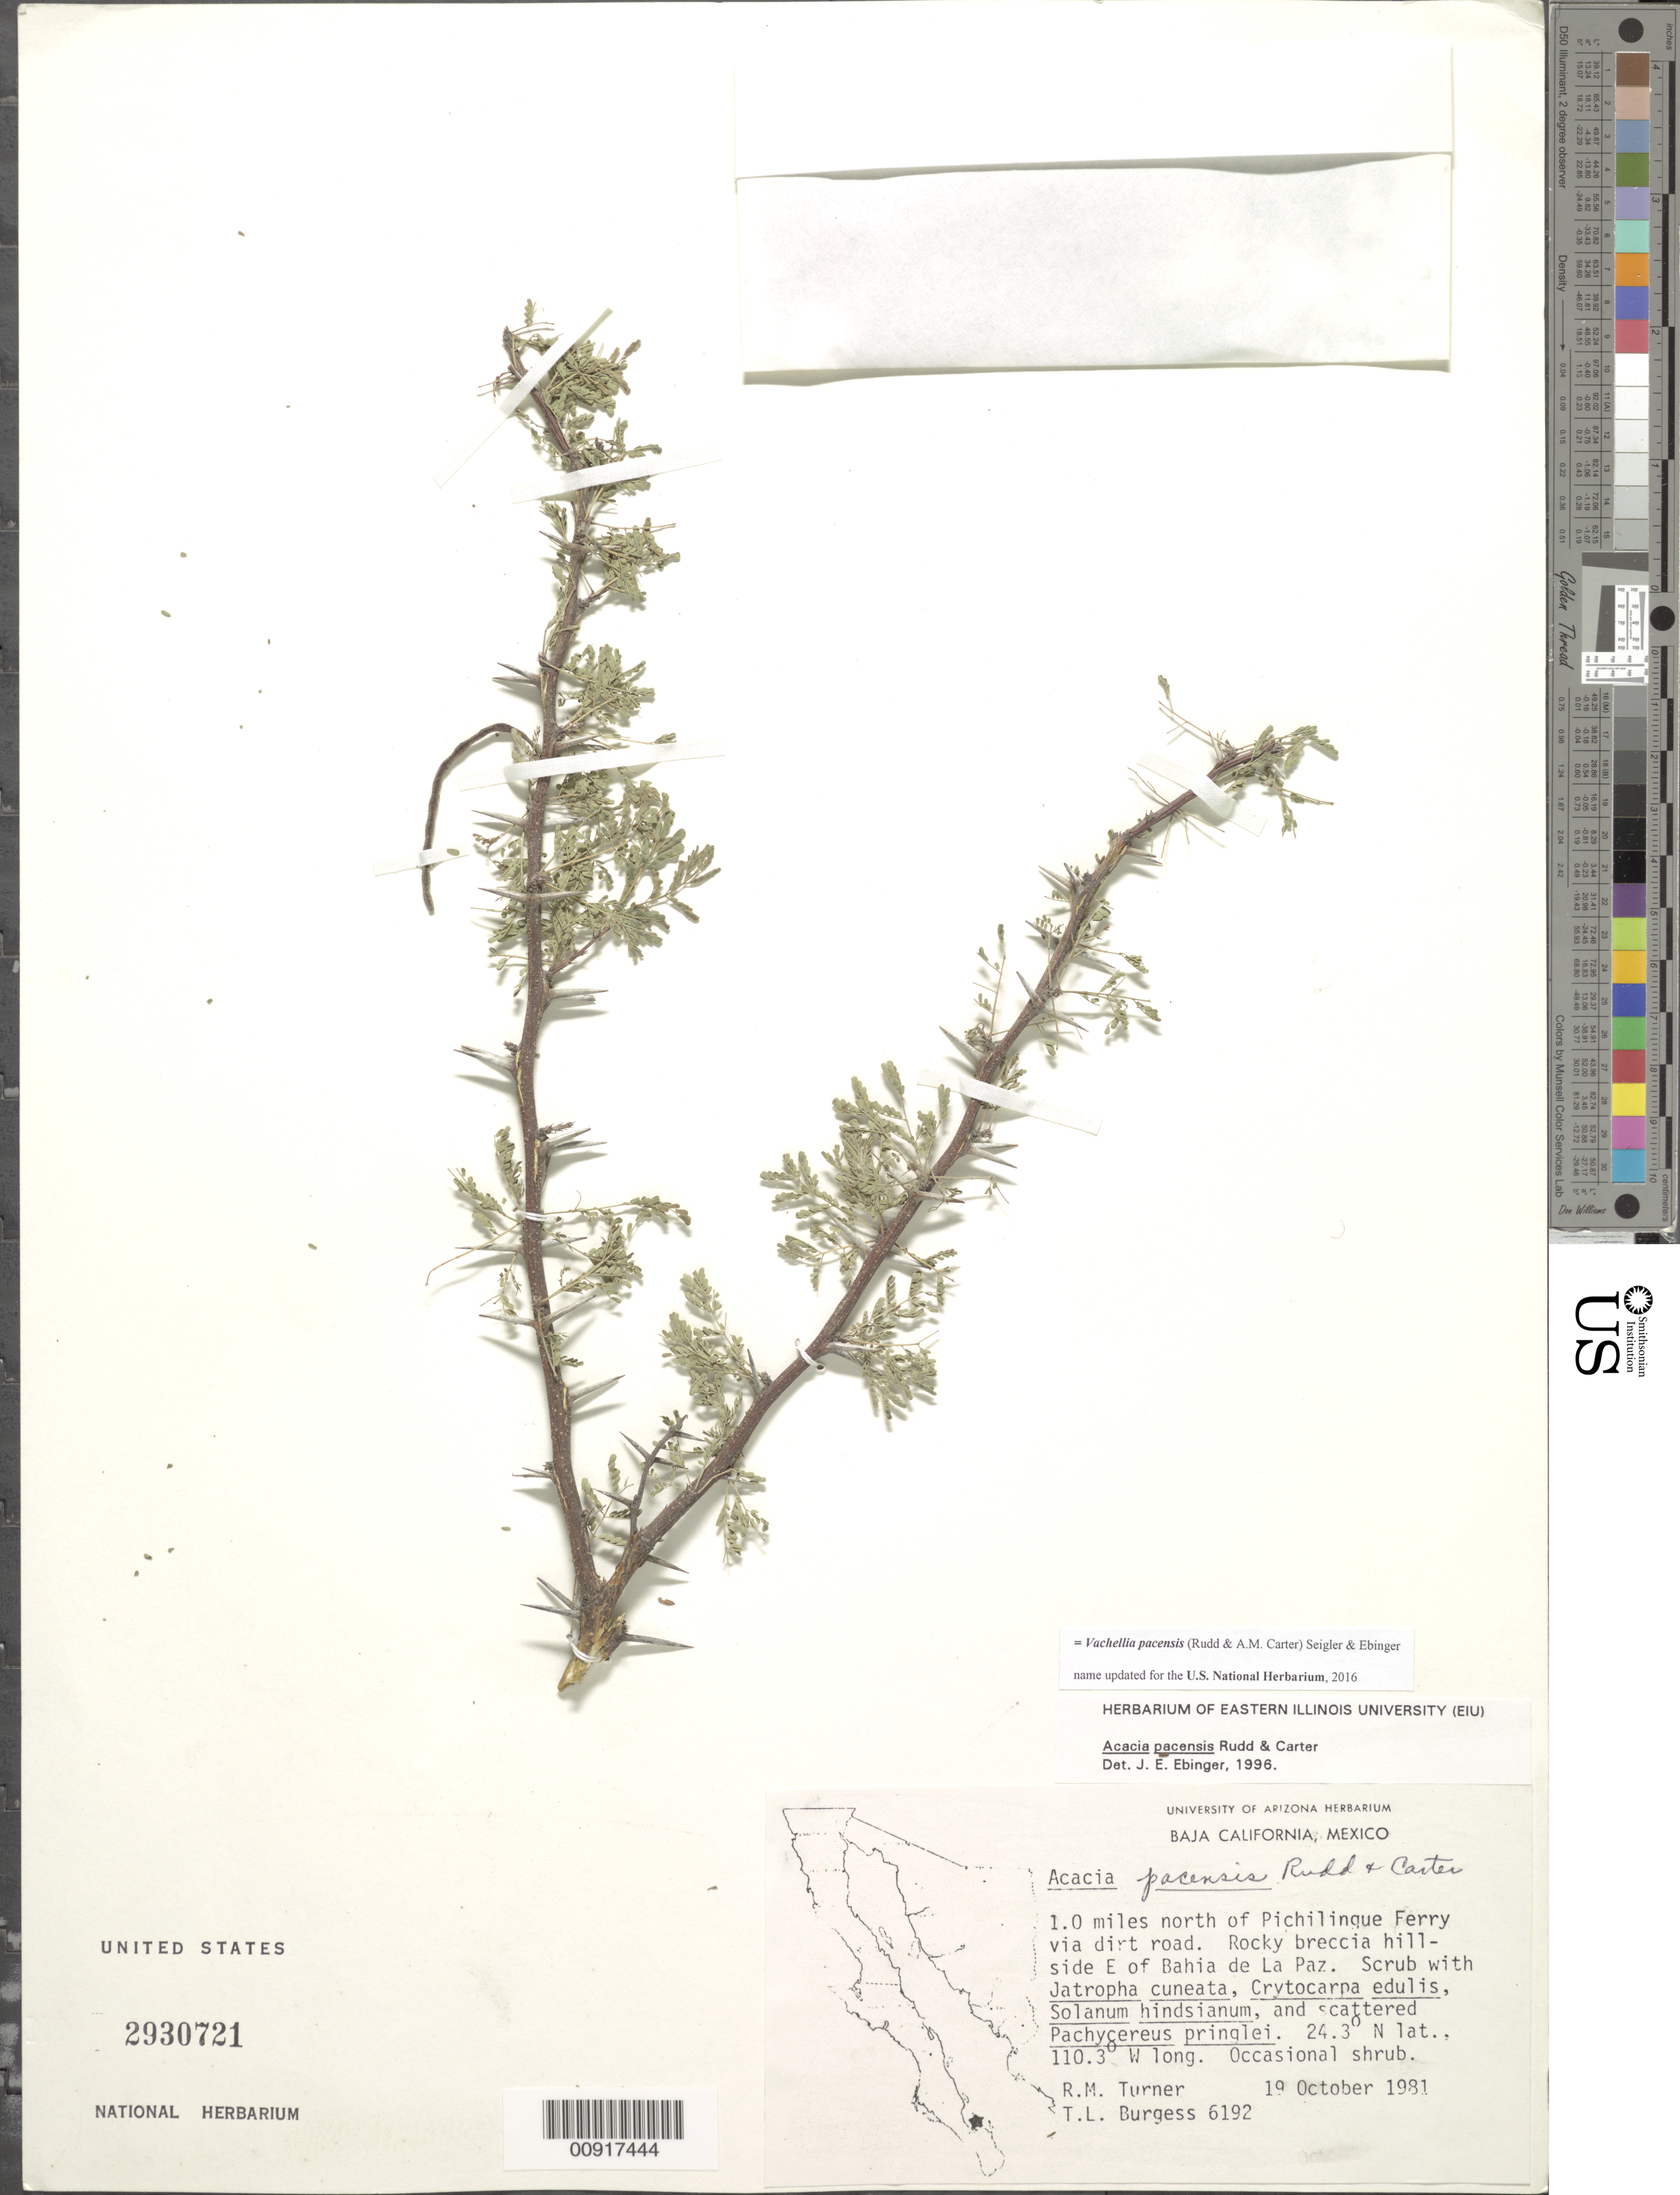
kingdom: Plantae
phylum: Tracheophyta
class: Magnoliopsida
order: Fabales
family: Fabaceae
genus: Vachellia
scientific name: Vachellia pacensis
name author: (Rudd & A.M. Carter) Seigler & Ebinger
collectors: R. M. Turner & Burgess, T. L.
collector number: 6192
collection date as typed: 19 Oct 1981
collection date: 1981-10-19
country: Mexico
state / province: Baja California Sur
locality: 1.0 mile north of Pichilingue Ferry via dirt road. Rocky breccia hillside E of Bahía de La Paz.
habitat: Scrub with Jatropha cuneata, Crytocarpa edulis, Solanum hindsianum, and scattered Pachycereus pringlei.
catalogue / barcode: US 2930721